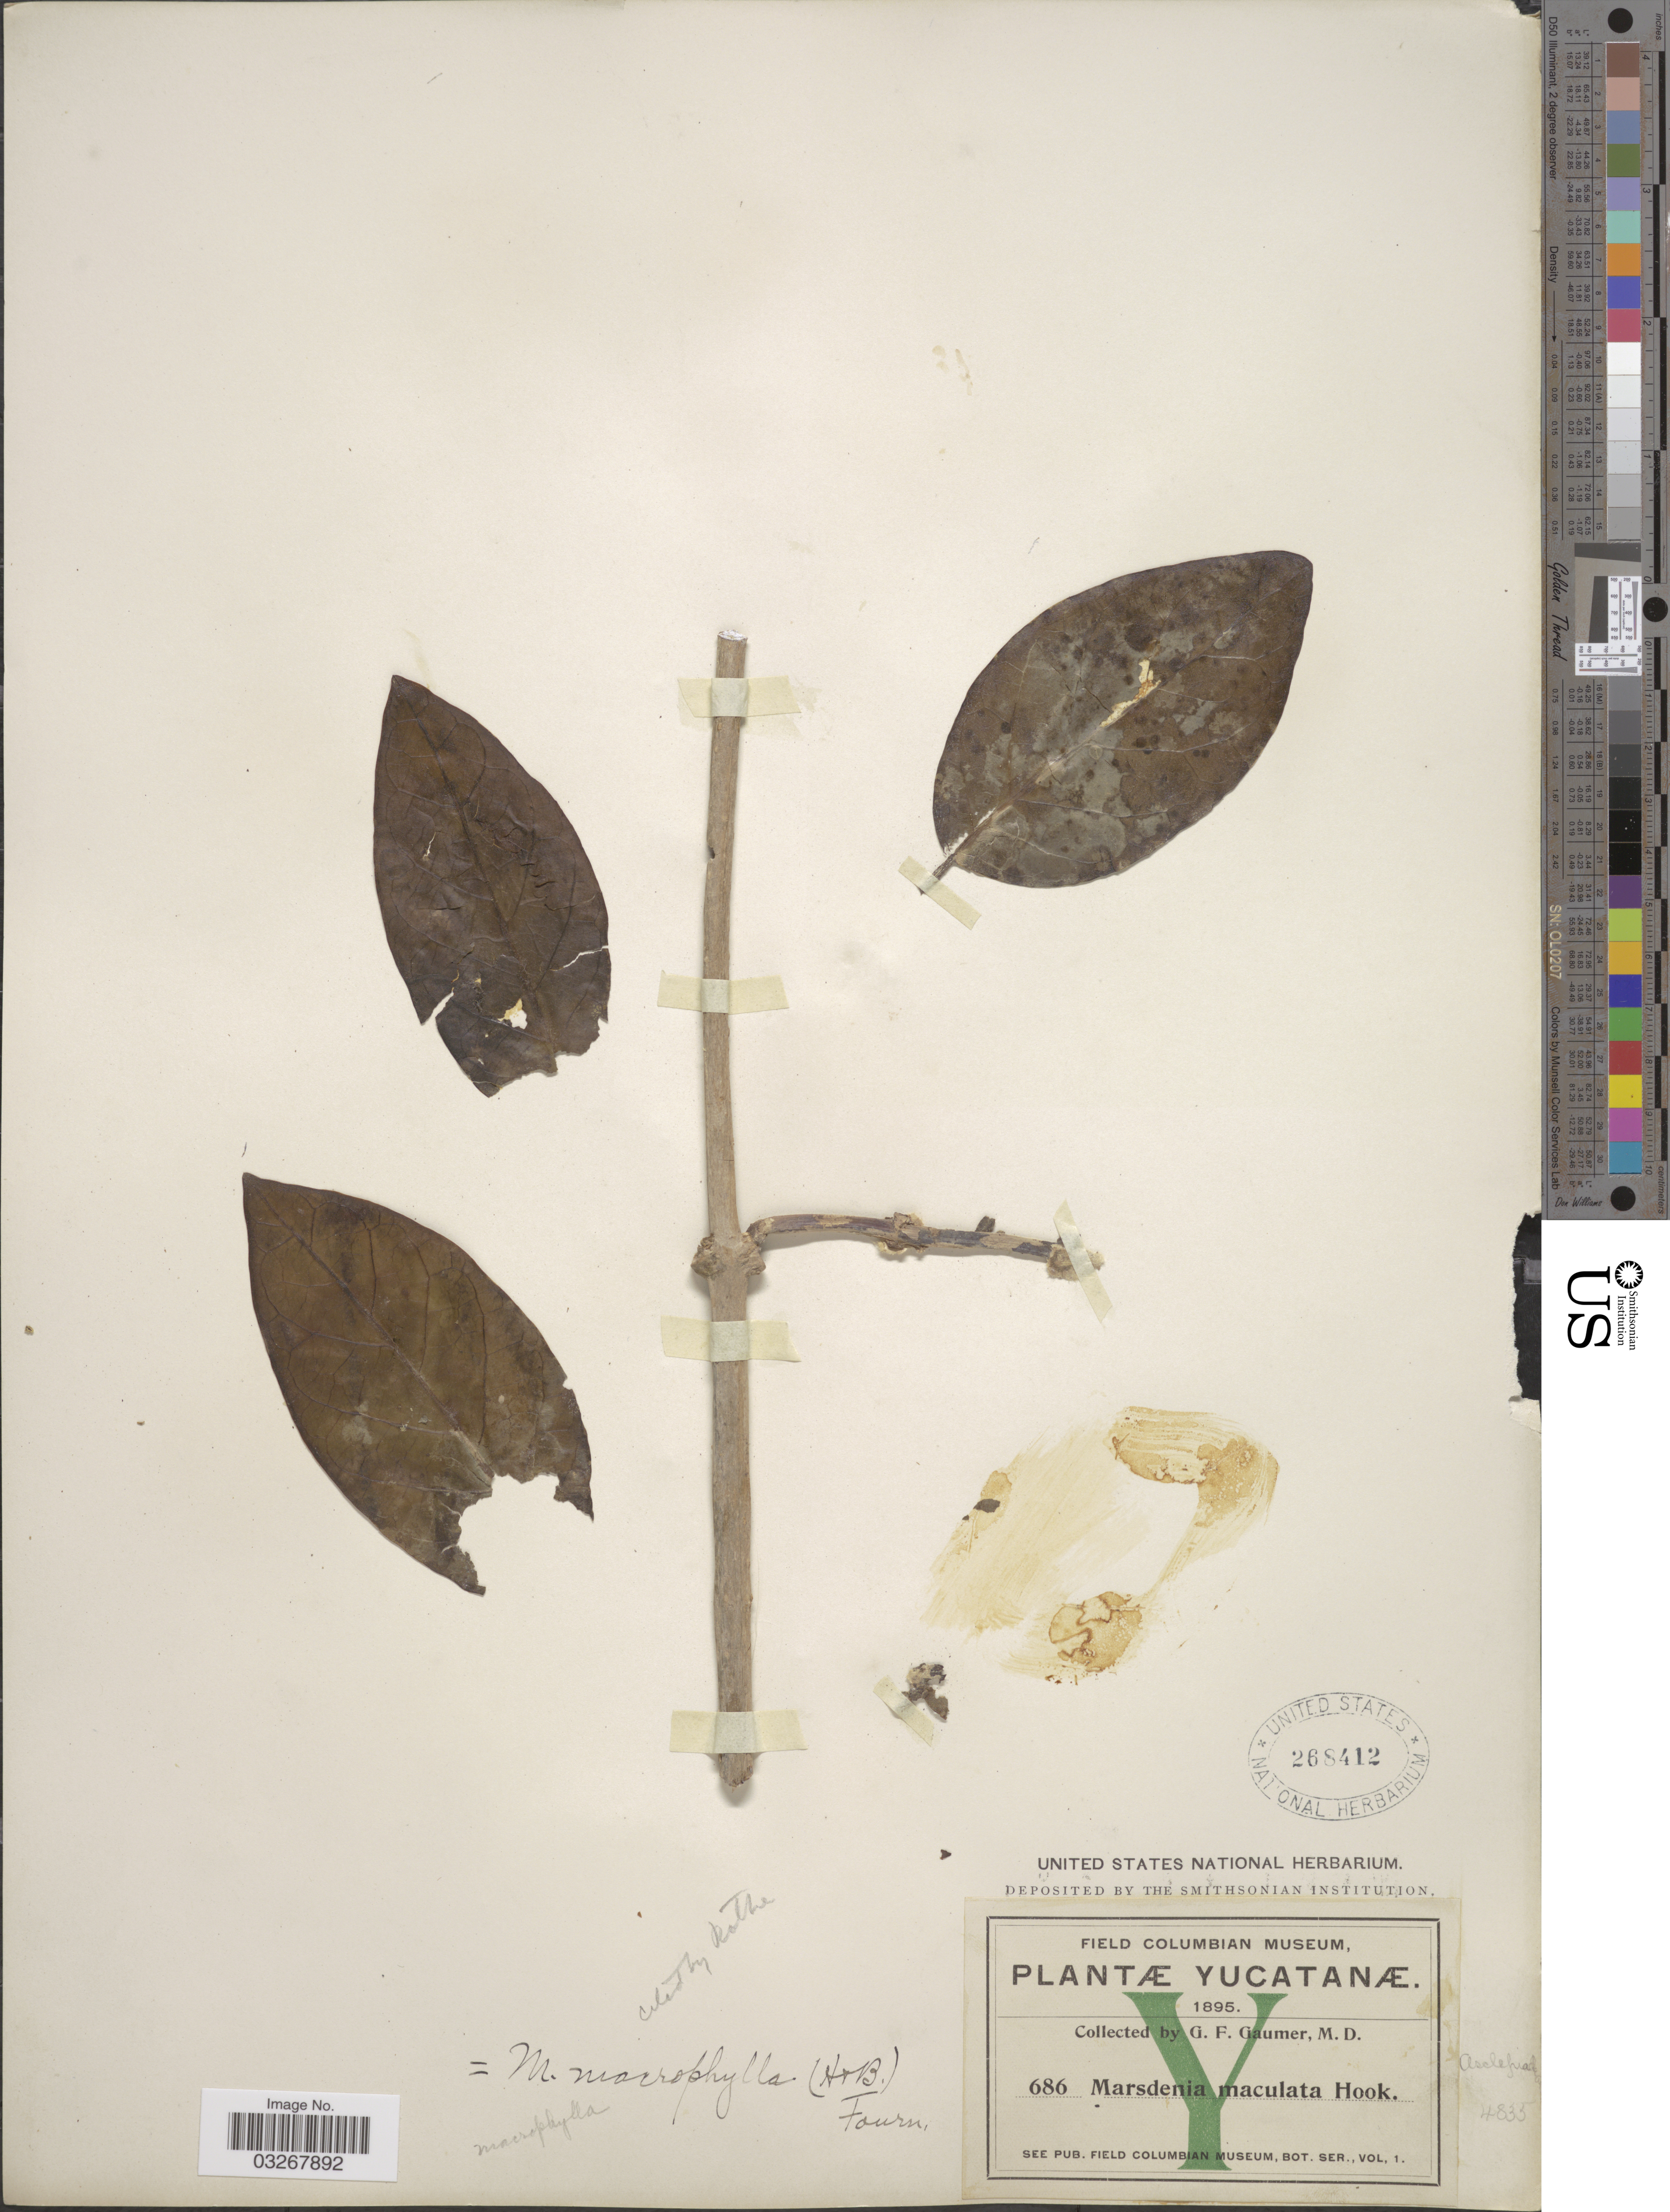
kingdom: Plantae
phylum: Tracheophyta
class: Magnoliopsida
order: Gentianales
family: Apocynaceae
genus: Marsdenia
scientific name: Marsdenia macrophylla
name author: (Humb. & Bonpl. ex Schult.) E. Fourn.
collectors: G. F. Gaumer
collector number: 686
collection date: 1895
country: Mexico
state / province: Yucatán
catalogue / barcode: US 268412